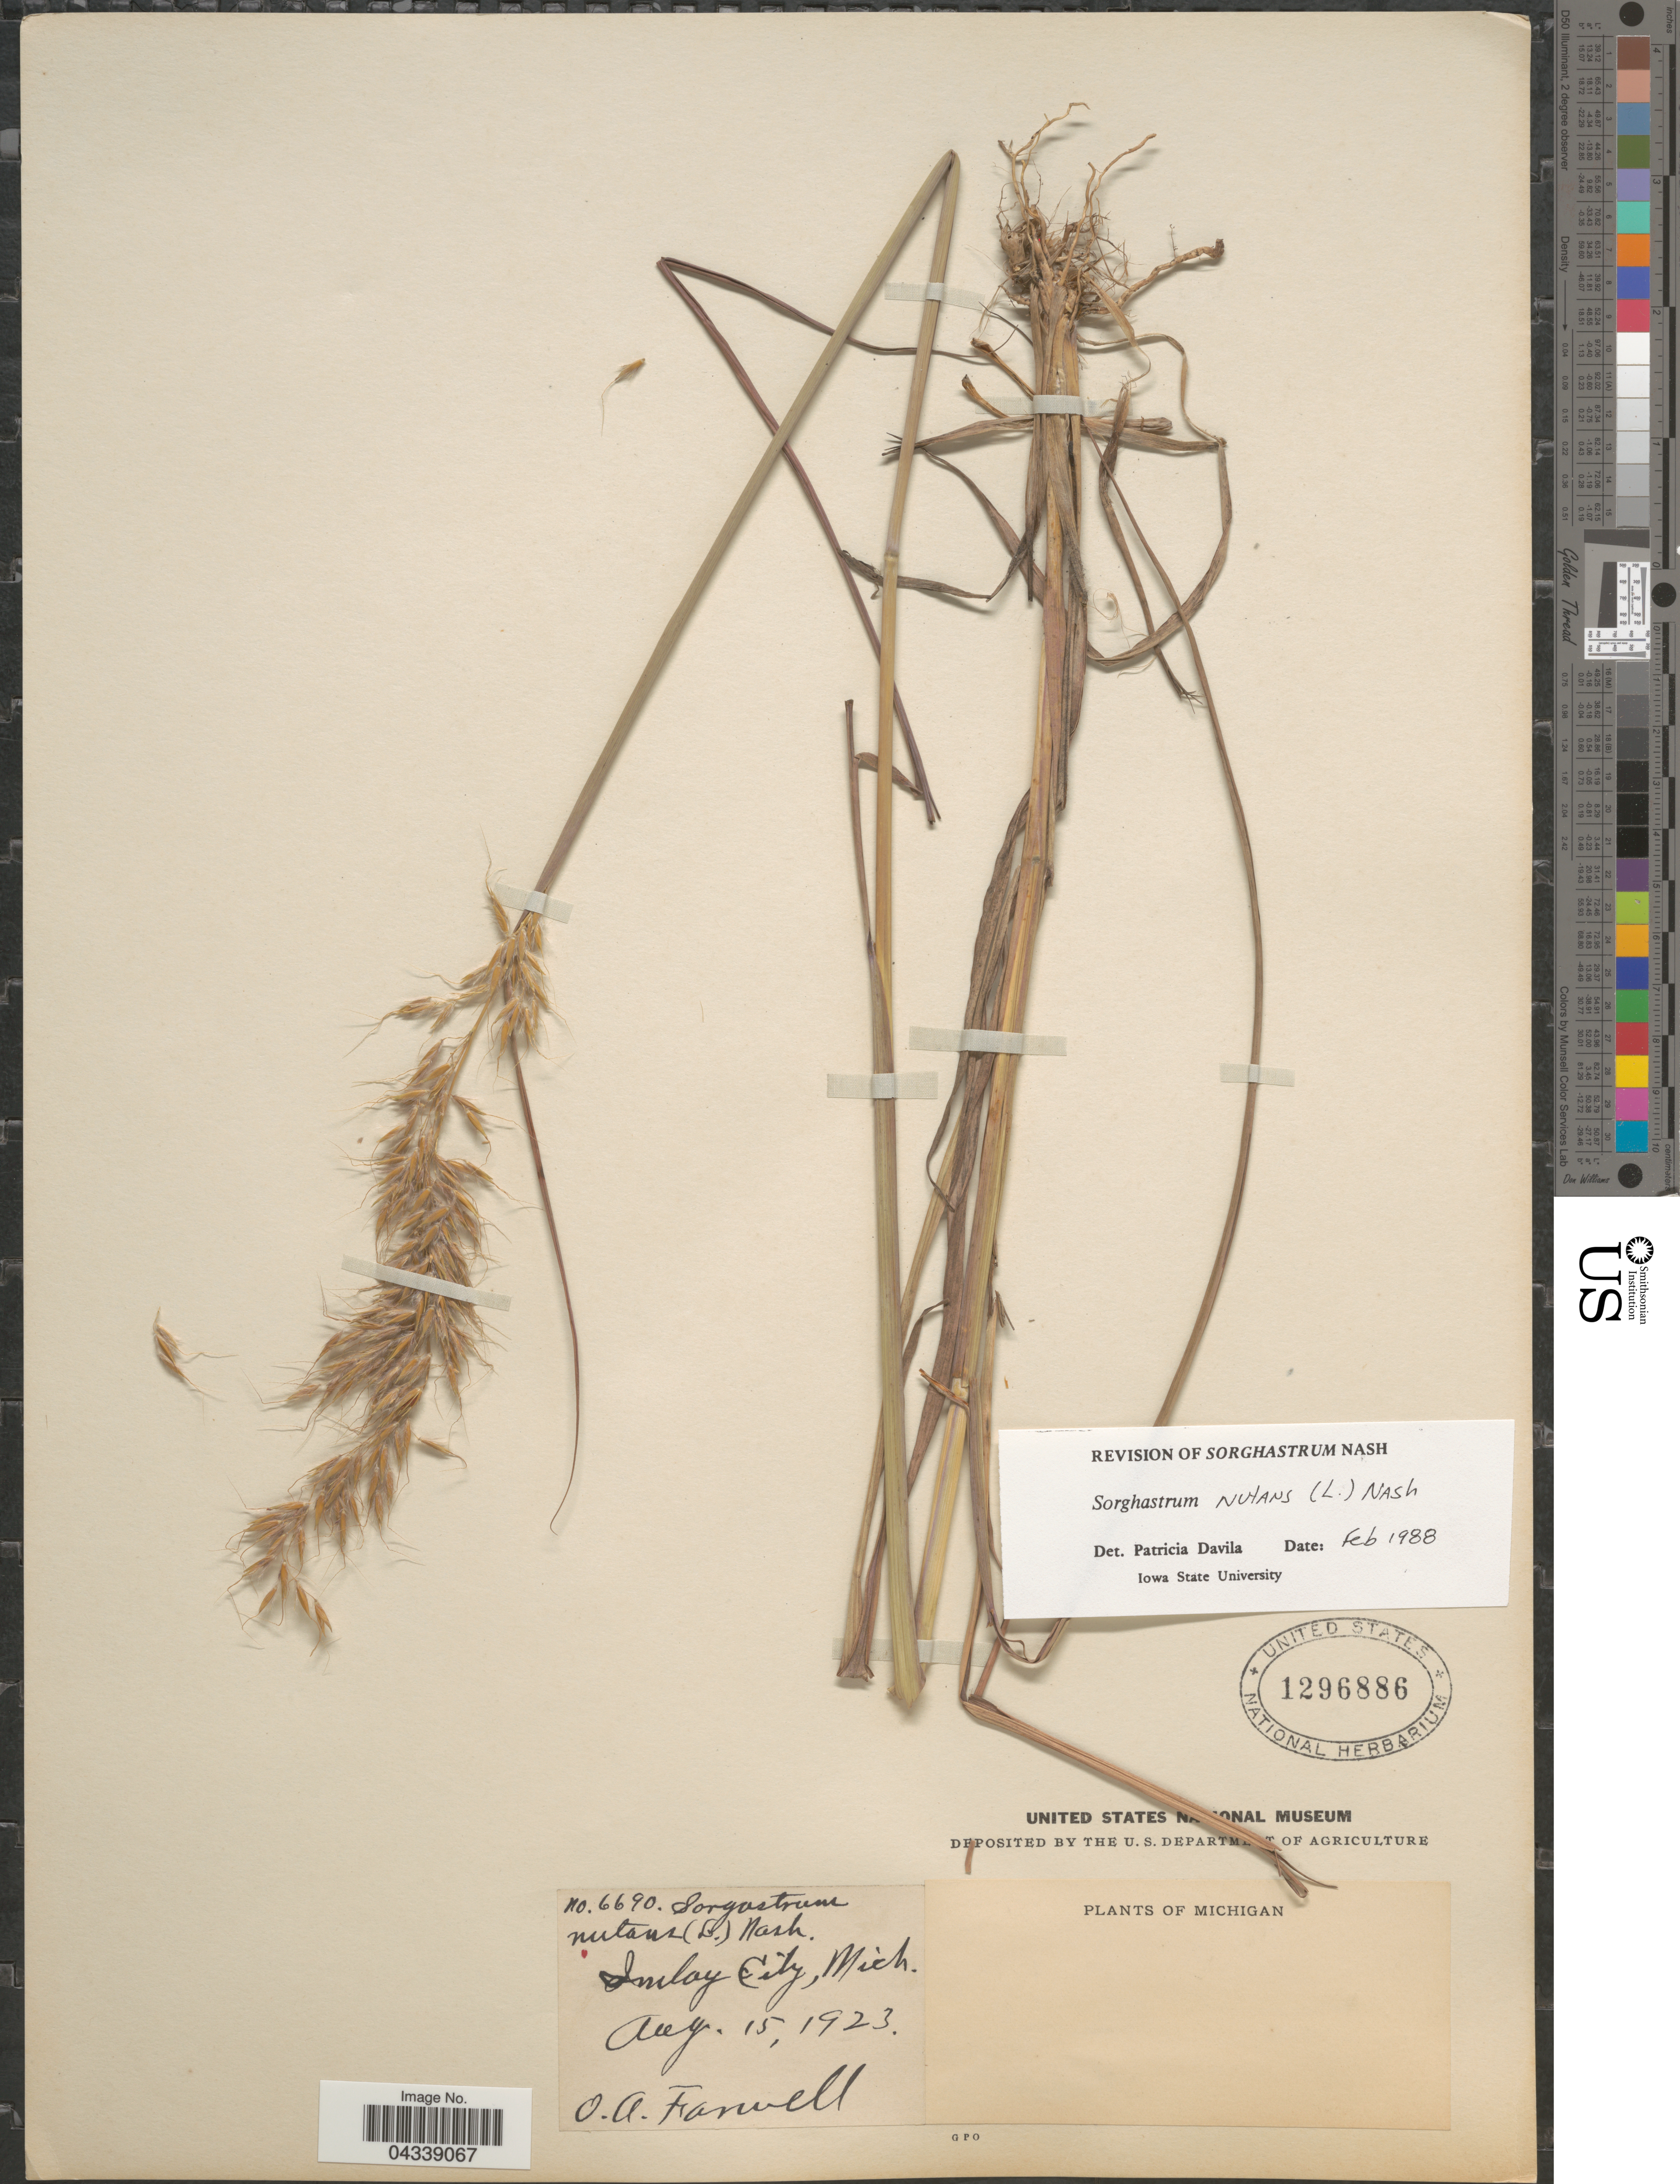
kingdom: Plantae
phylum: Tracheophyta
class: Liliopsida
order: Poales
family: Poaceae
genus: Sorghastrum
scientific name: Sorghastrum nutans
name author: (L.) Nash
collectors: O. Farwell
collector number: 6690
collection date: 1923-08-15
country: United States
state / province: Michigan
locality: Imlay City.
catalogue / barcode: US 1296886